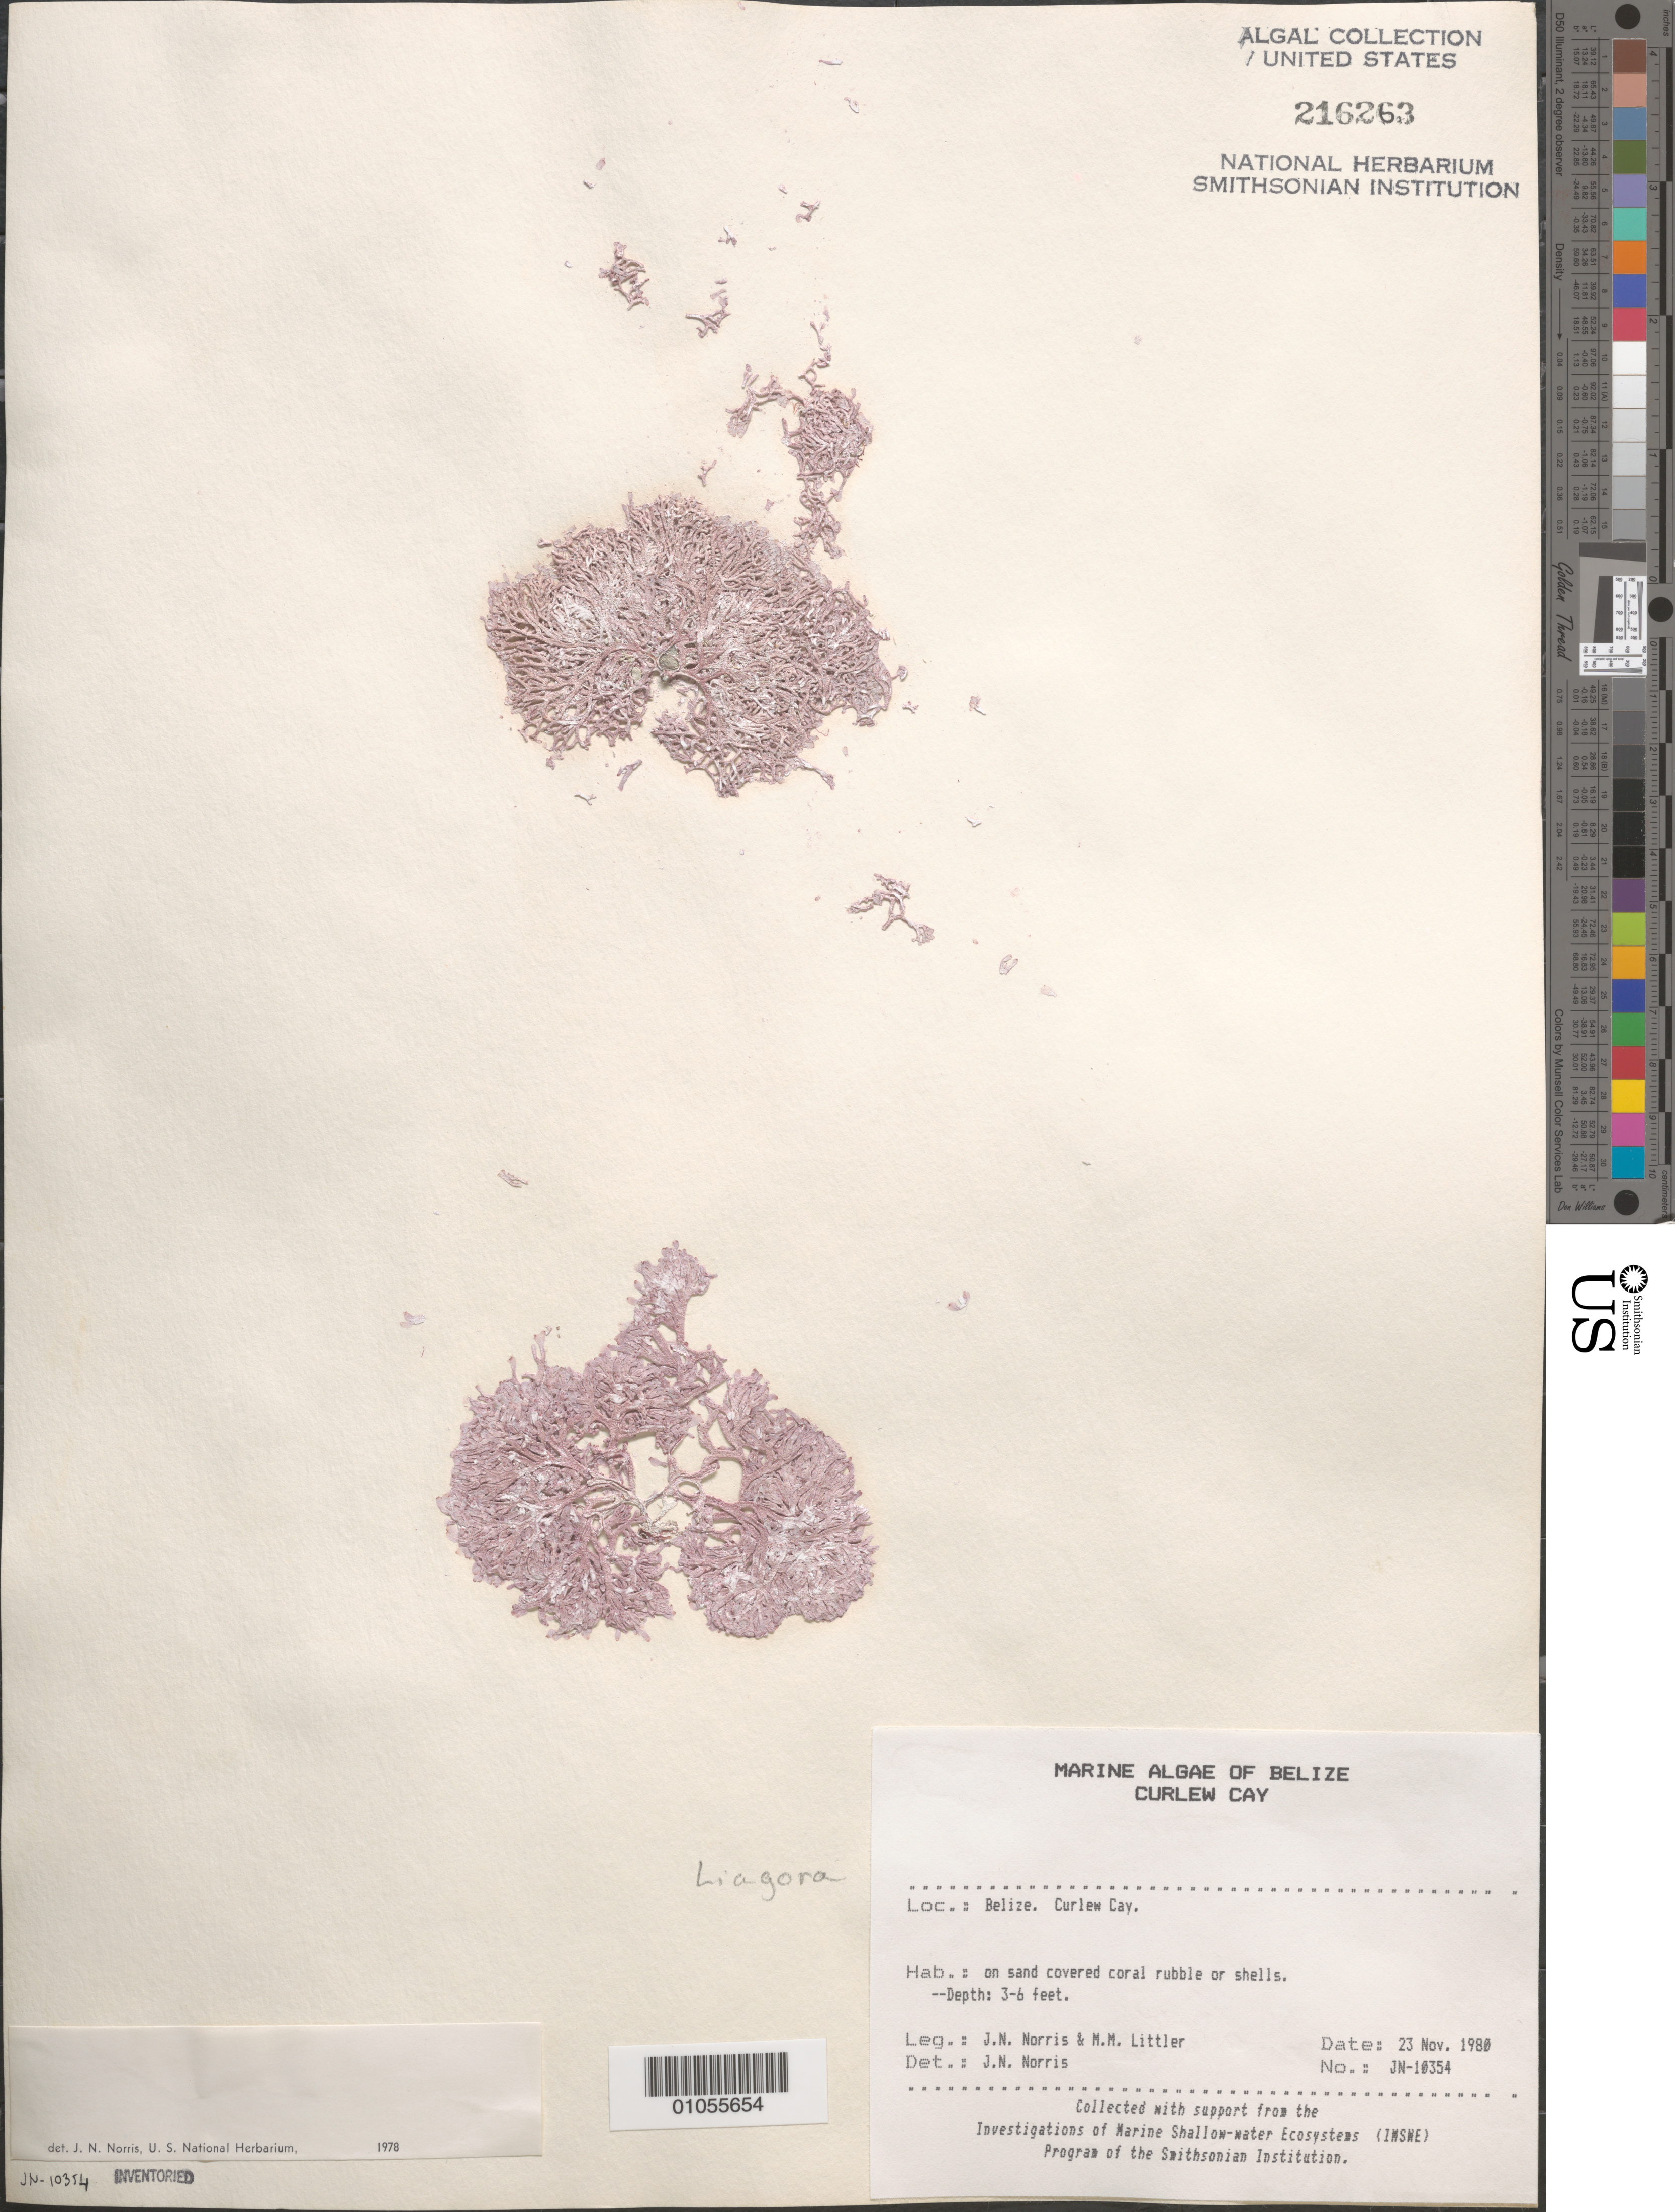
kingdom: Plantae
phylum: Rhodophyta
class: Florideophyceae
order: Nemaliales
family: Liagoraceae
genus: Liagora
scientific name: Liagora sp.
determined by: Norris, James N.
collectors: J. N. Norris & M. M. Littler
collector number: JN-10354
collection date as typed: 23 Nov 1980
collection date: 1980-11-23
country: Belize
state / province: Stann Creek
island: Curlew Cay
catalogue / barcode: US 216263